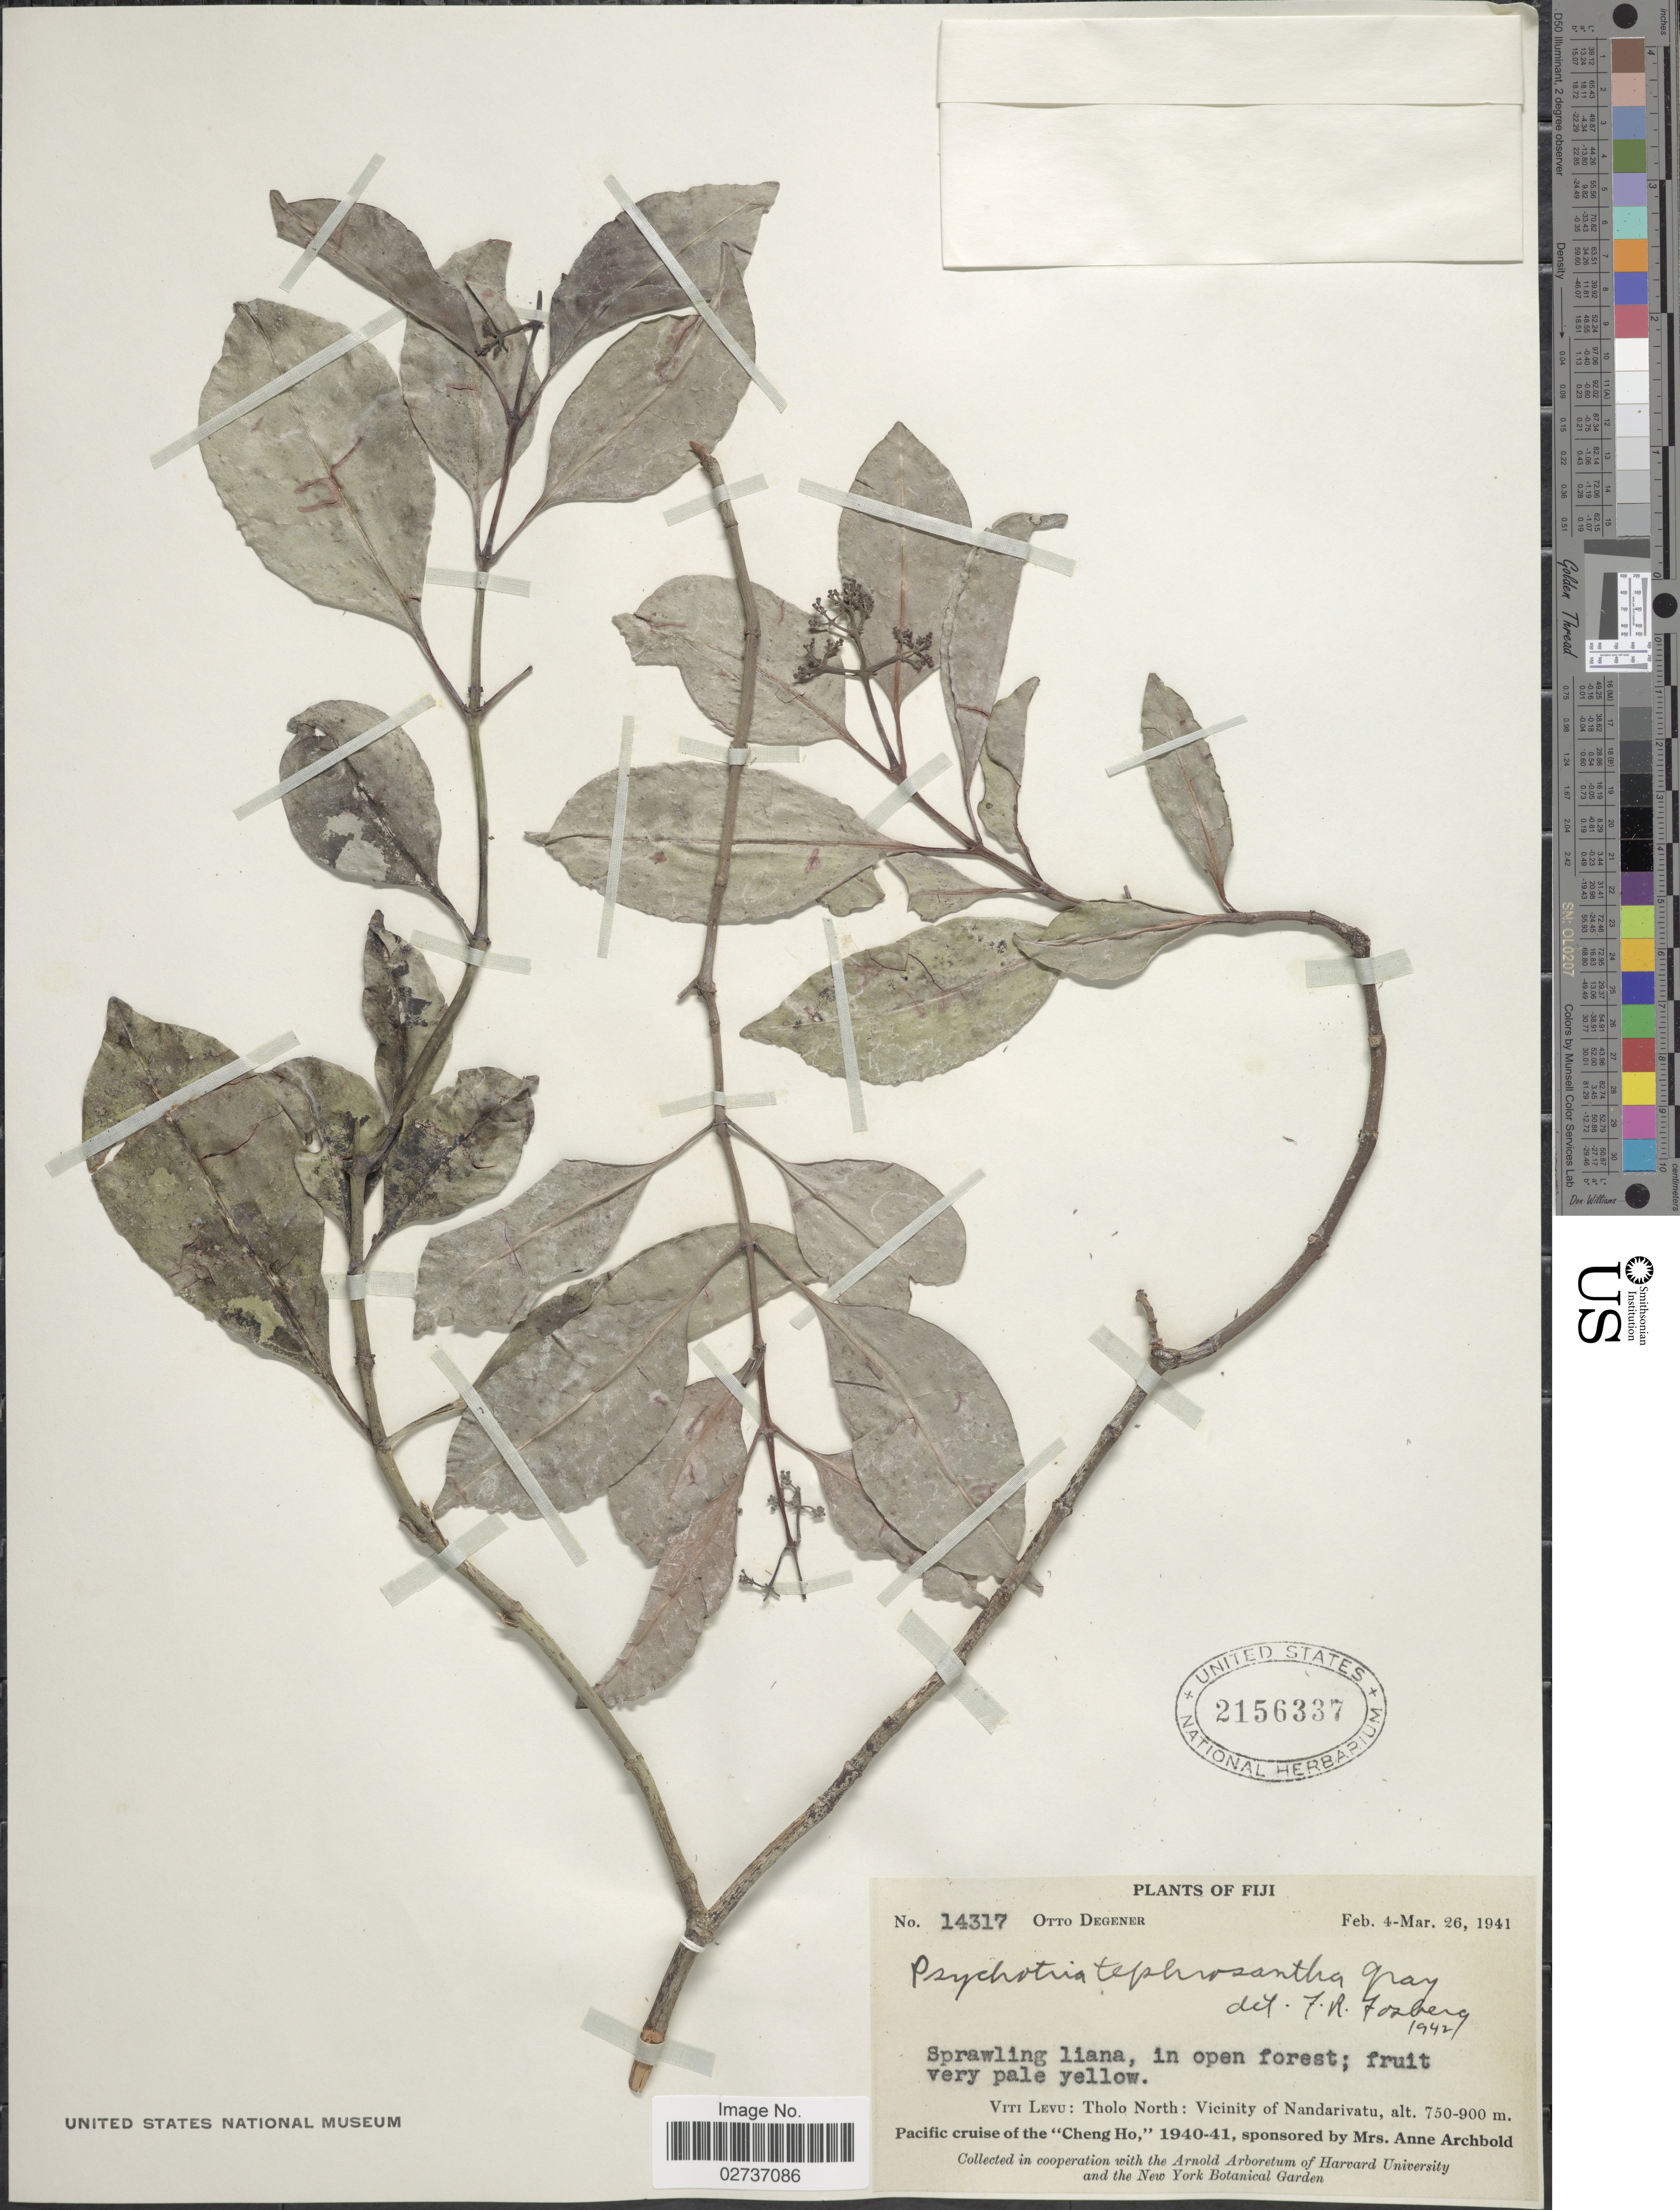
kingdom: Plantae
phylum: Tracheophyta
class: Magnoliopsida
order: Gentianales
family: Rubiaceae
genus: Psychotria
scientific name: Psychotria tephrosantha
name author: A. Gray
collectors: O. Degener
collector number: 14317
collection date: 1941-02-04/1941-03-26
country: Fiji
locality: Viti Levu: Tholo North: Vicinity of Nandarivatu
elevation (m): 750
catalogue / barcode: US 2156337